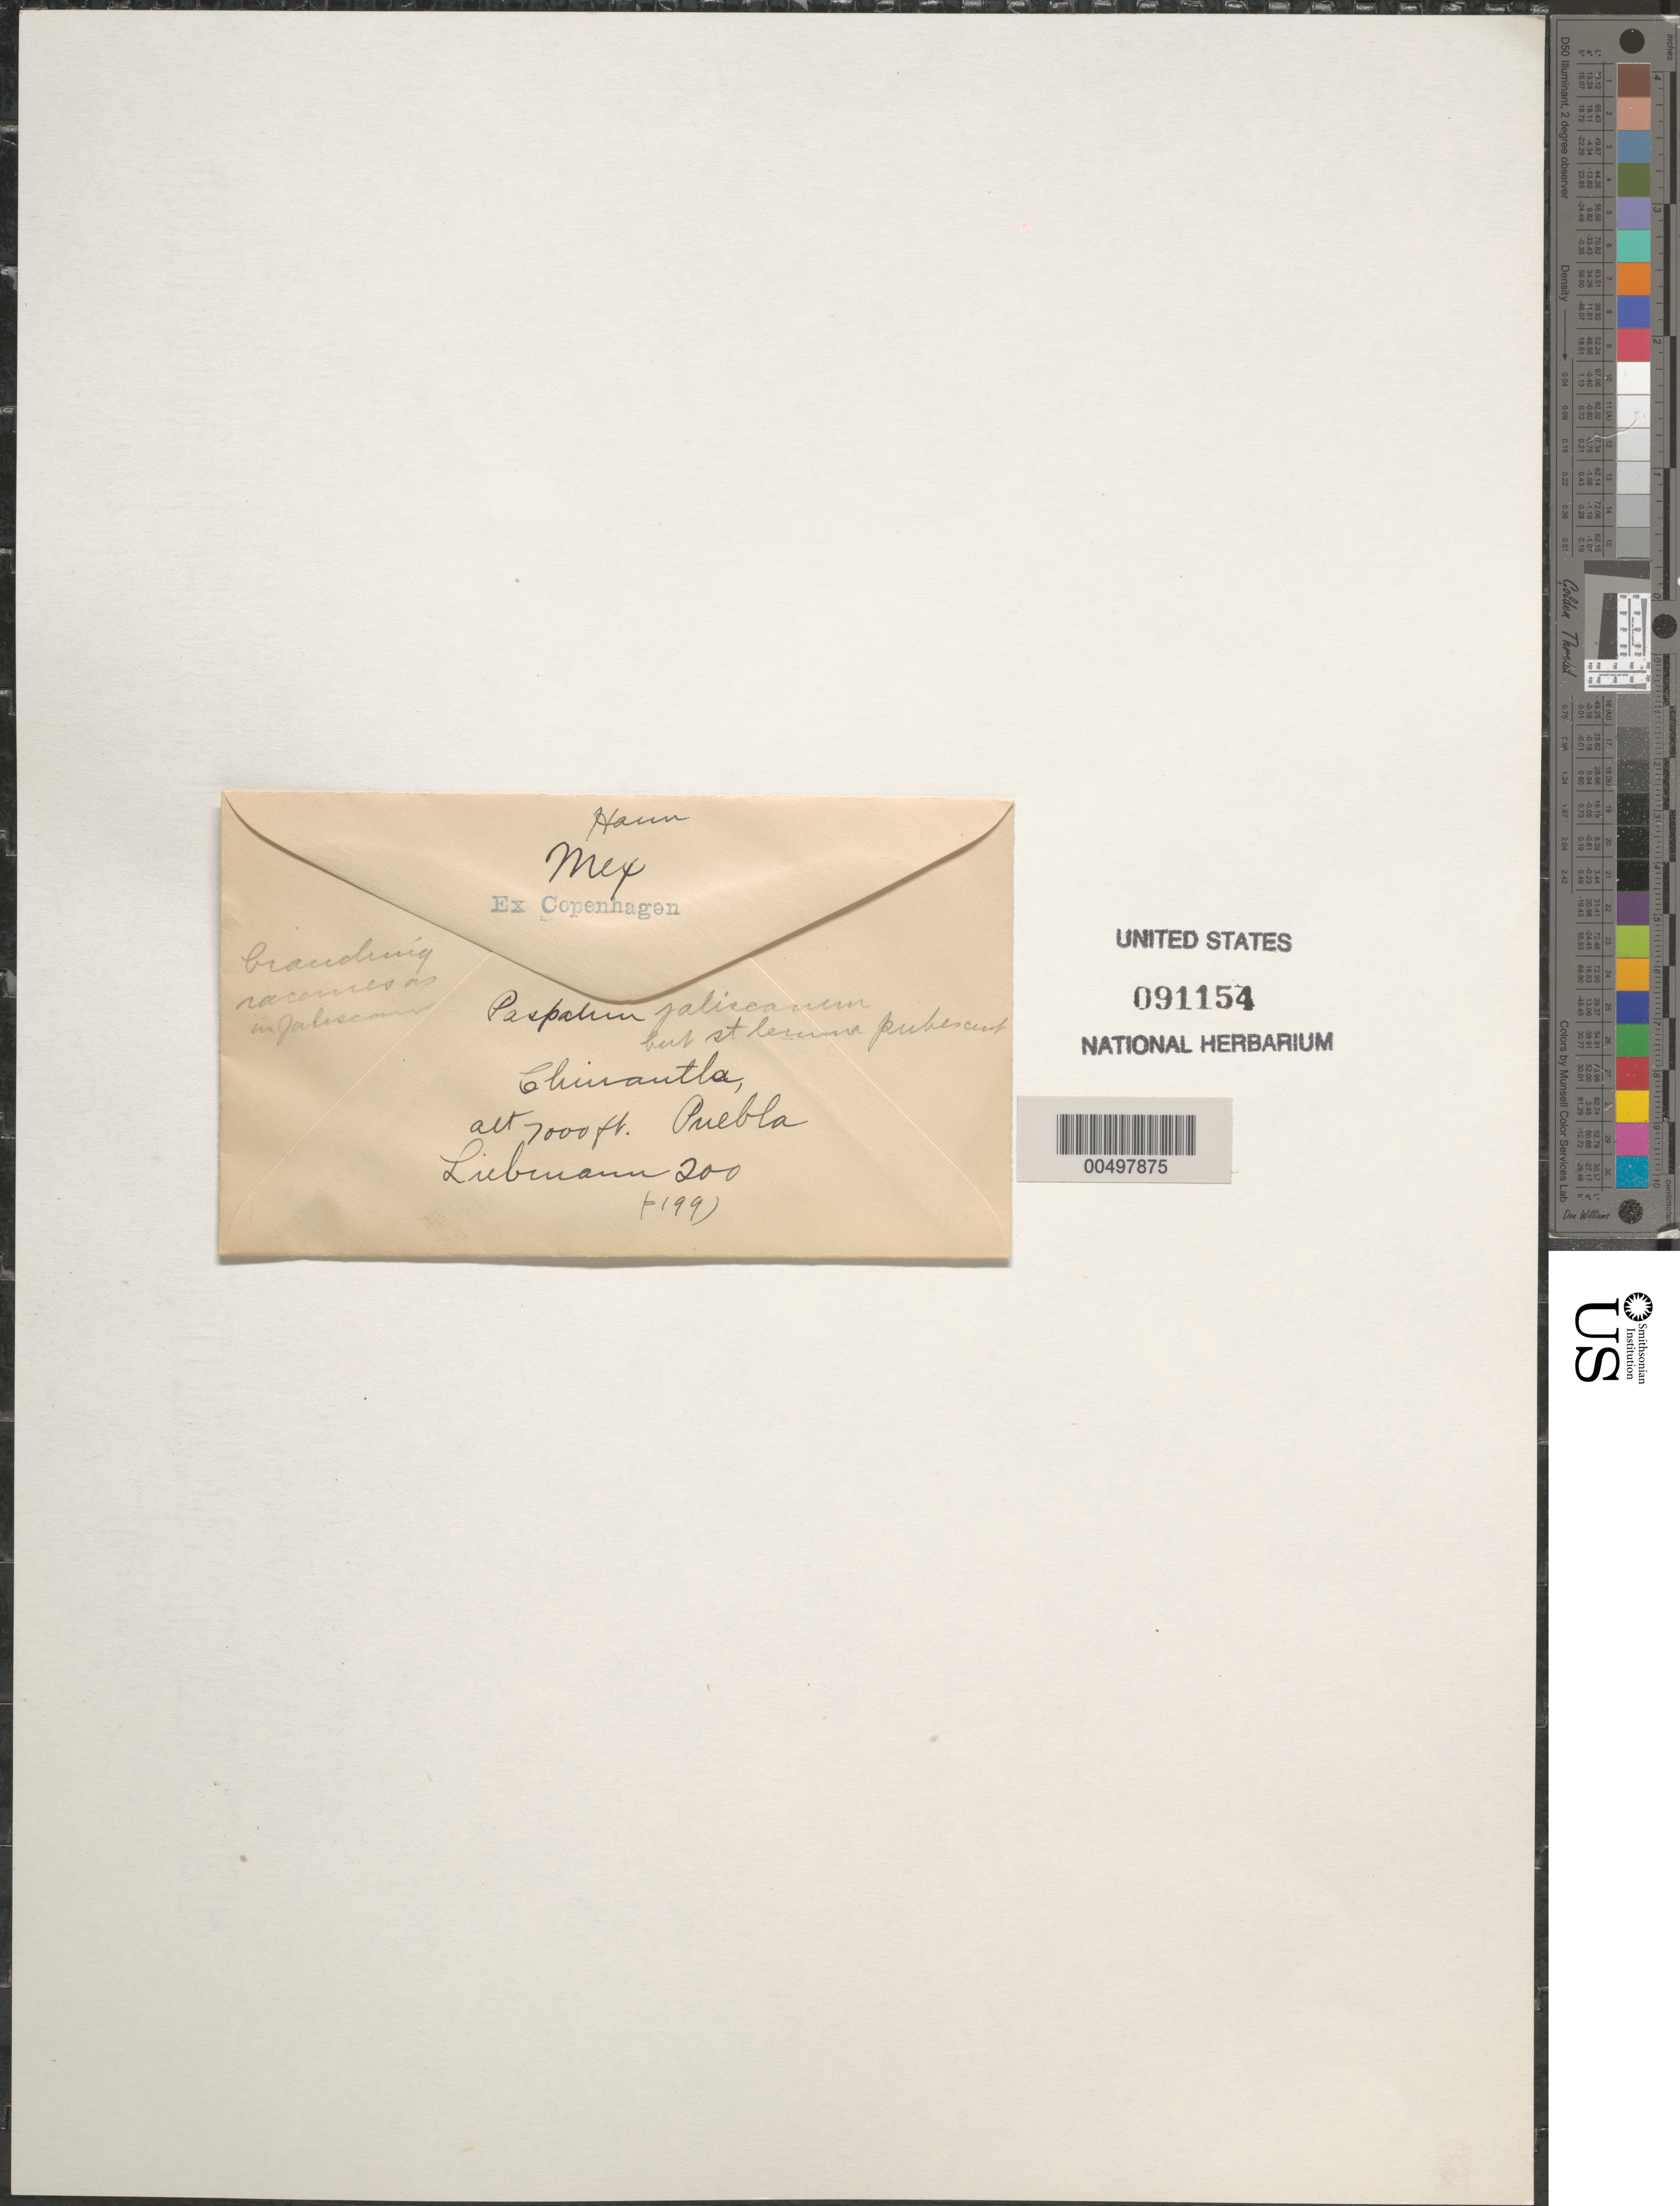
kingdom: Plantae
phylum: Tracheophyta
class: Liliopsida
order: Poales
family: Poaceae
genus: Paspalum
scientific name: Paspalum jaliscanum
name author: Chase in Hitchc.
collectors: F. M. Liebmann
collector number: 200/199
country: Mexico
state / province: Puebla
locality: Chinantla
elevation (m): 2134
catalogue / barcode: US 91154